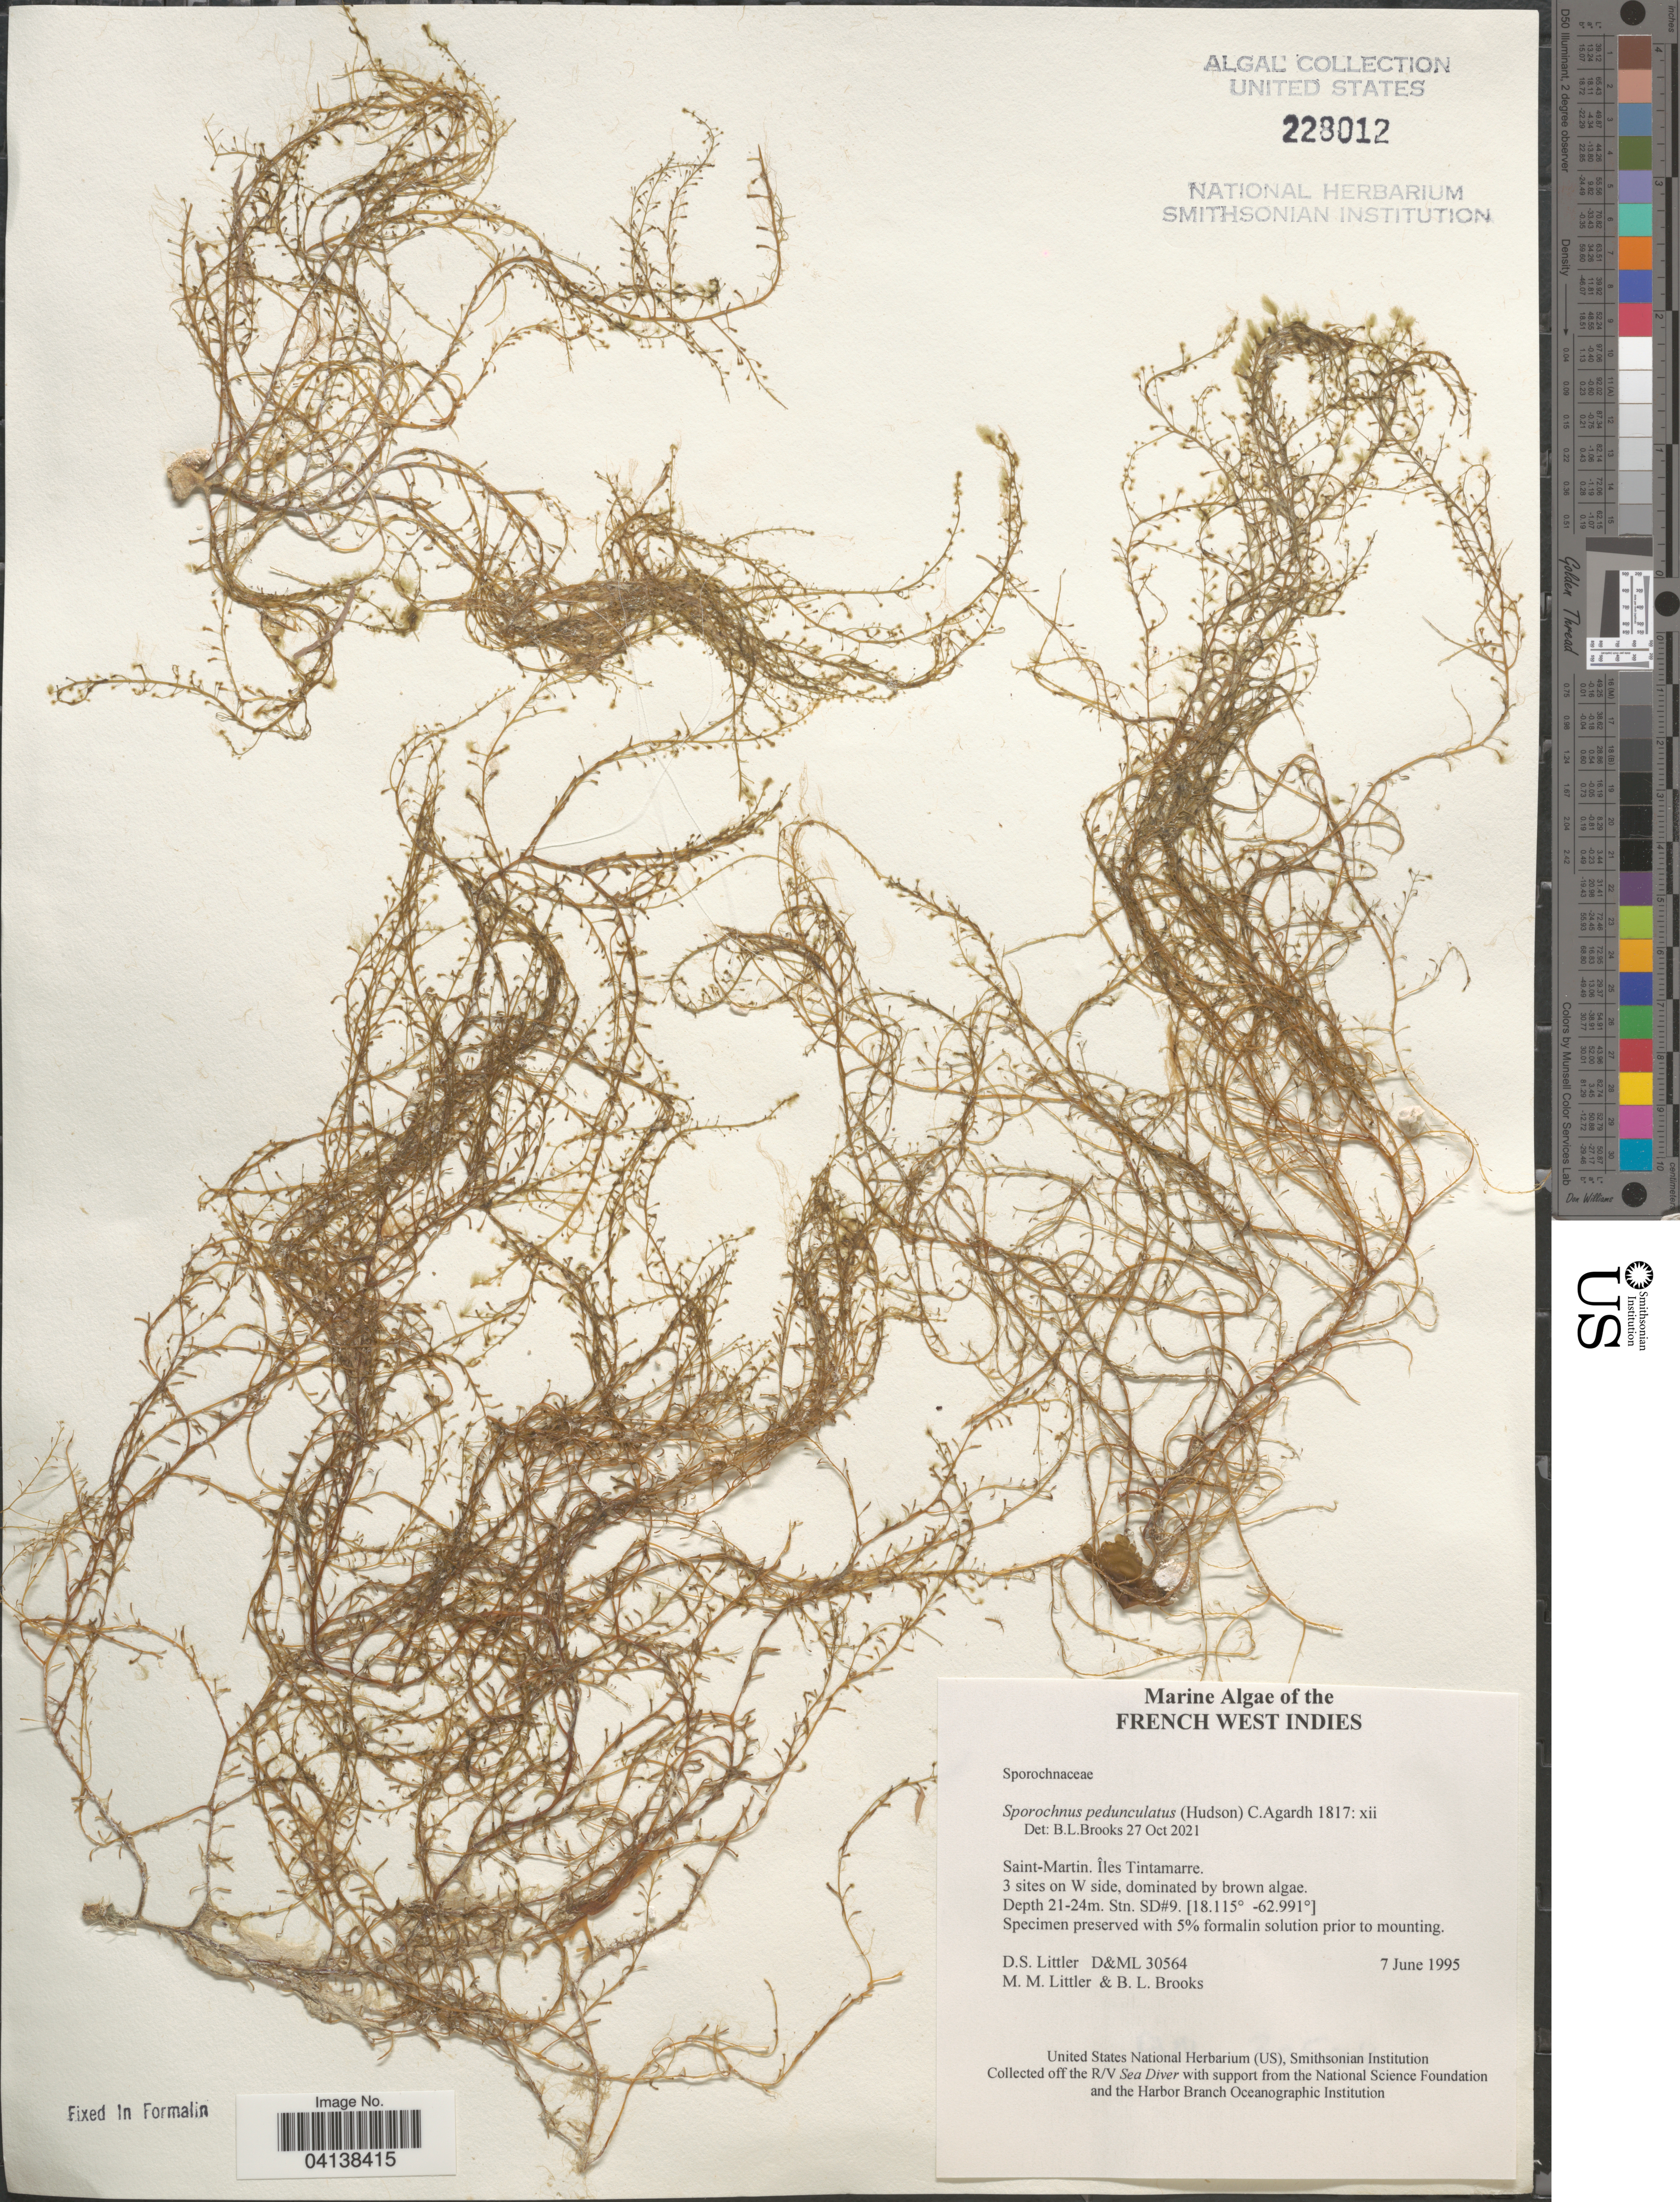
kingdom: Chromista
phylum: Ochrophyta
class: Phaeophyceae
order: Sporochnales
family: Sporochnaceae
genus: Sporochnus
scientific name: Sporochnus pedunculatus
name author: (Huds.) C. Agardh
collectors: D. S. Littler & B. Brooks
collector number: D&ML 30564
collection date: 1995-06-07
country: Saint Martin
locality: French West Indies. Saint-Martin. Îles Tintamarre. 3 sites on W side. Stn. SD#9.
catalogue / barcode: US 228012